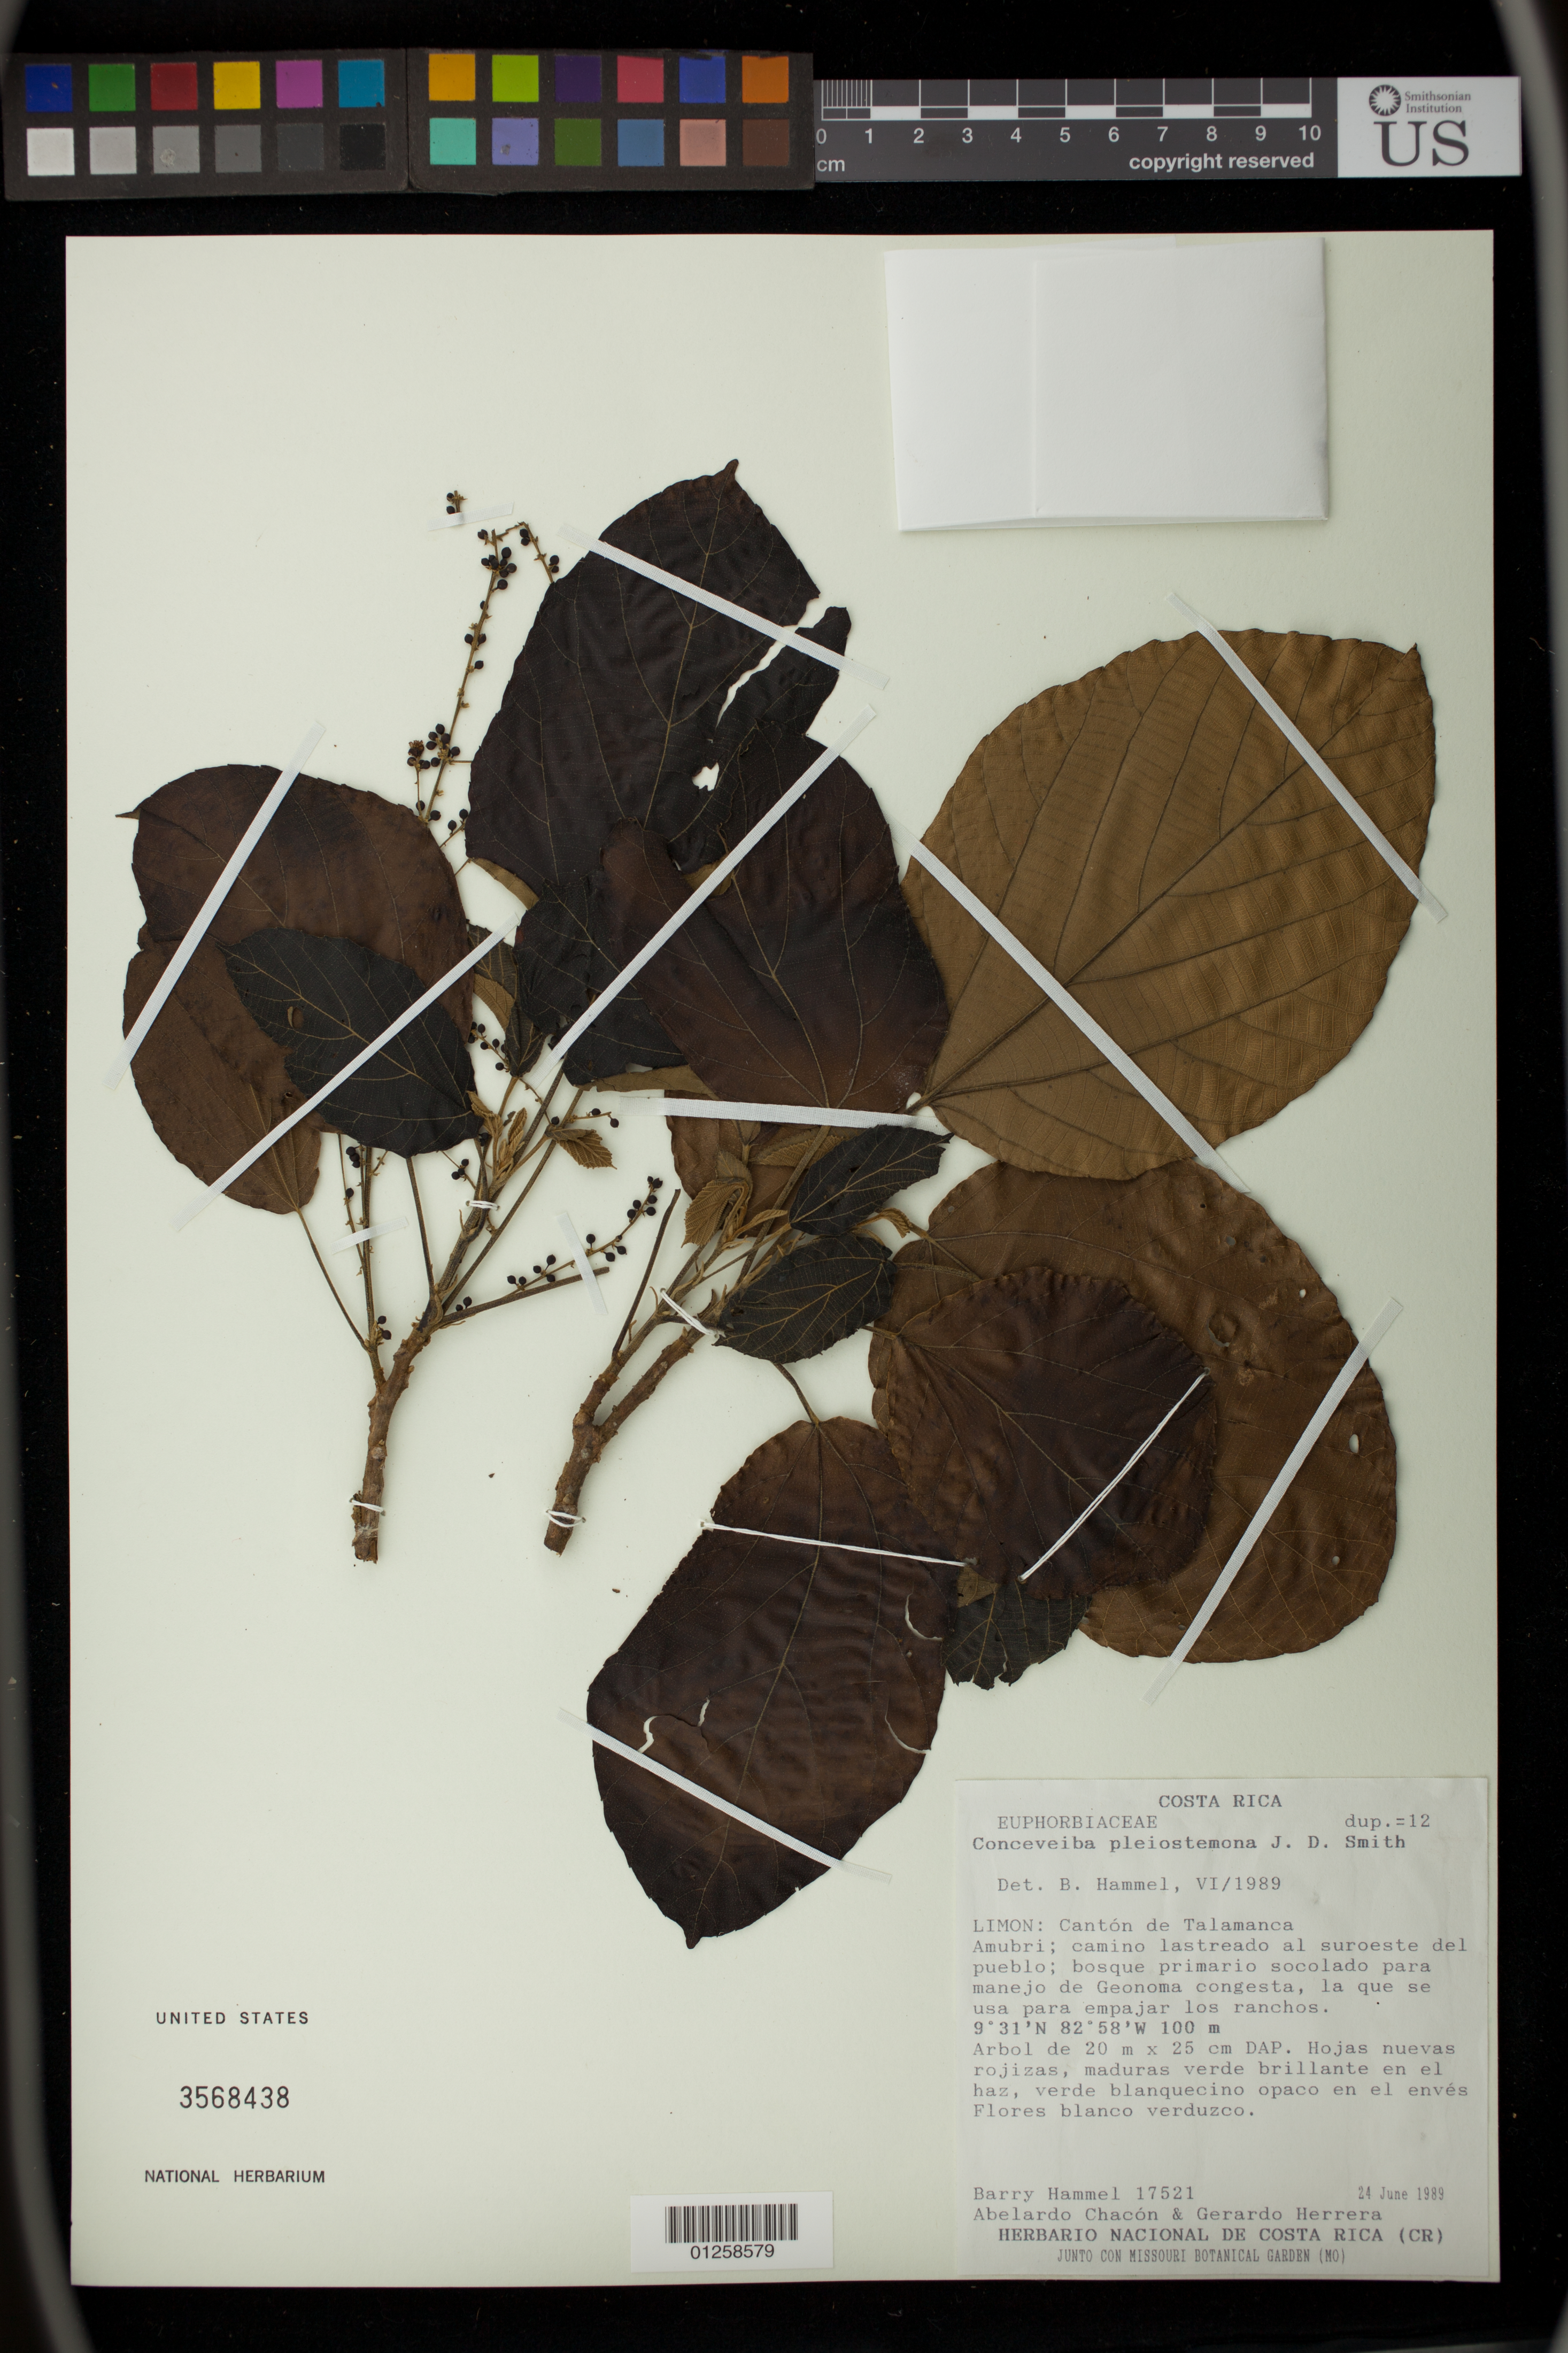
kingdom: Plantae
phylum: Tracheophyta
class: Magnoliopsida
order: Malpighiales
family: Euphorbiaceae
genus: Conceveiba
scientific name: Conceveiba pleiostemona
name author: Donn. Sm.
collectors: J. Smith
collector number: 17521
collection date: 1989-06-24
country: Costa Rica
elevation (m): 100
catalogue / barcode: US 3568438